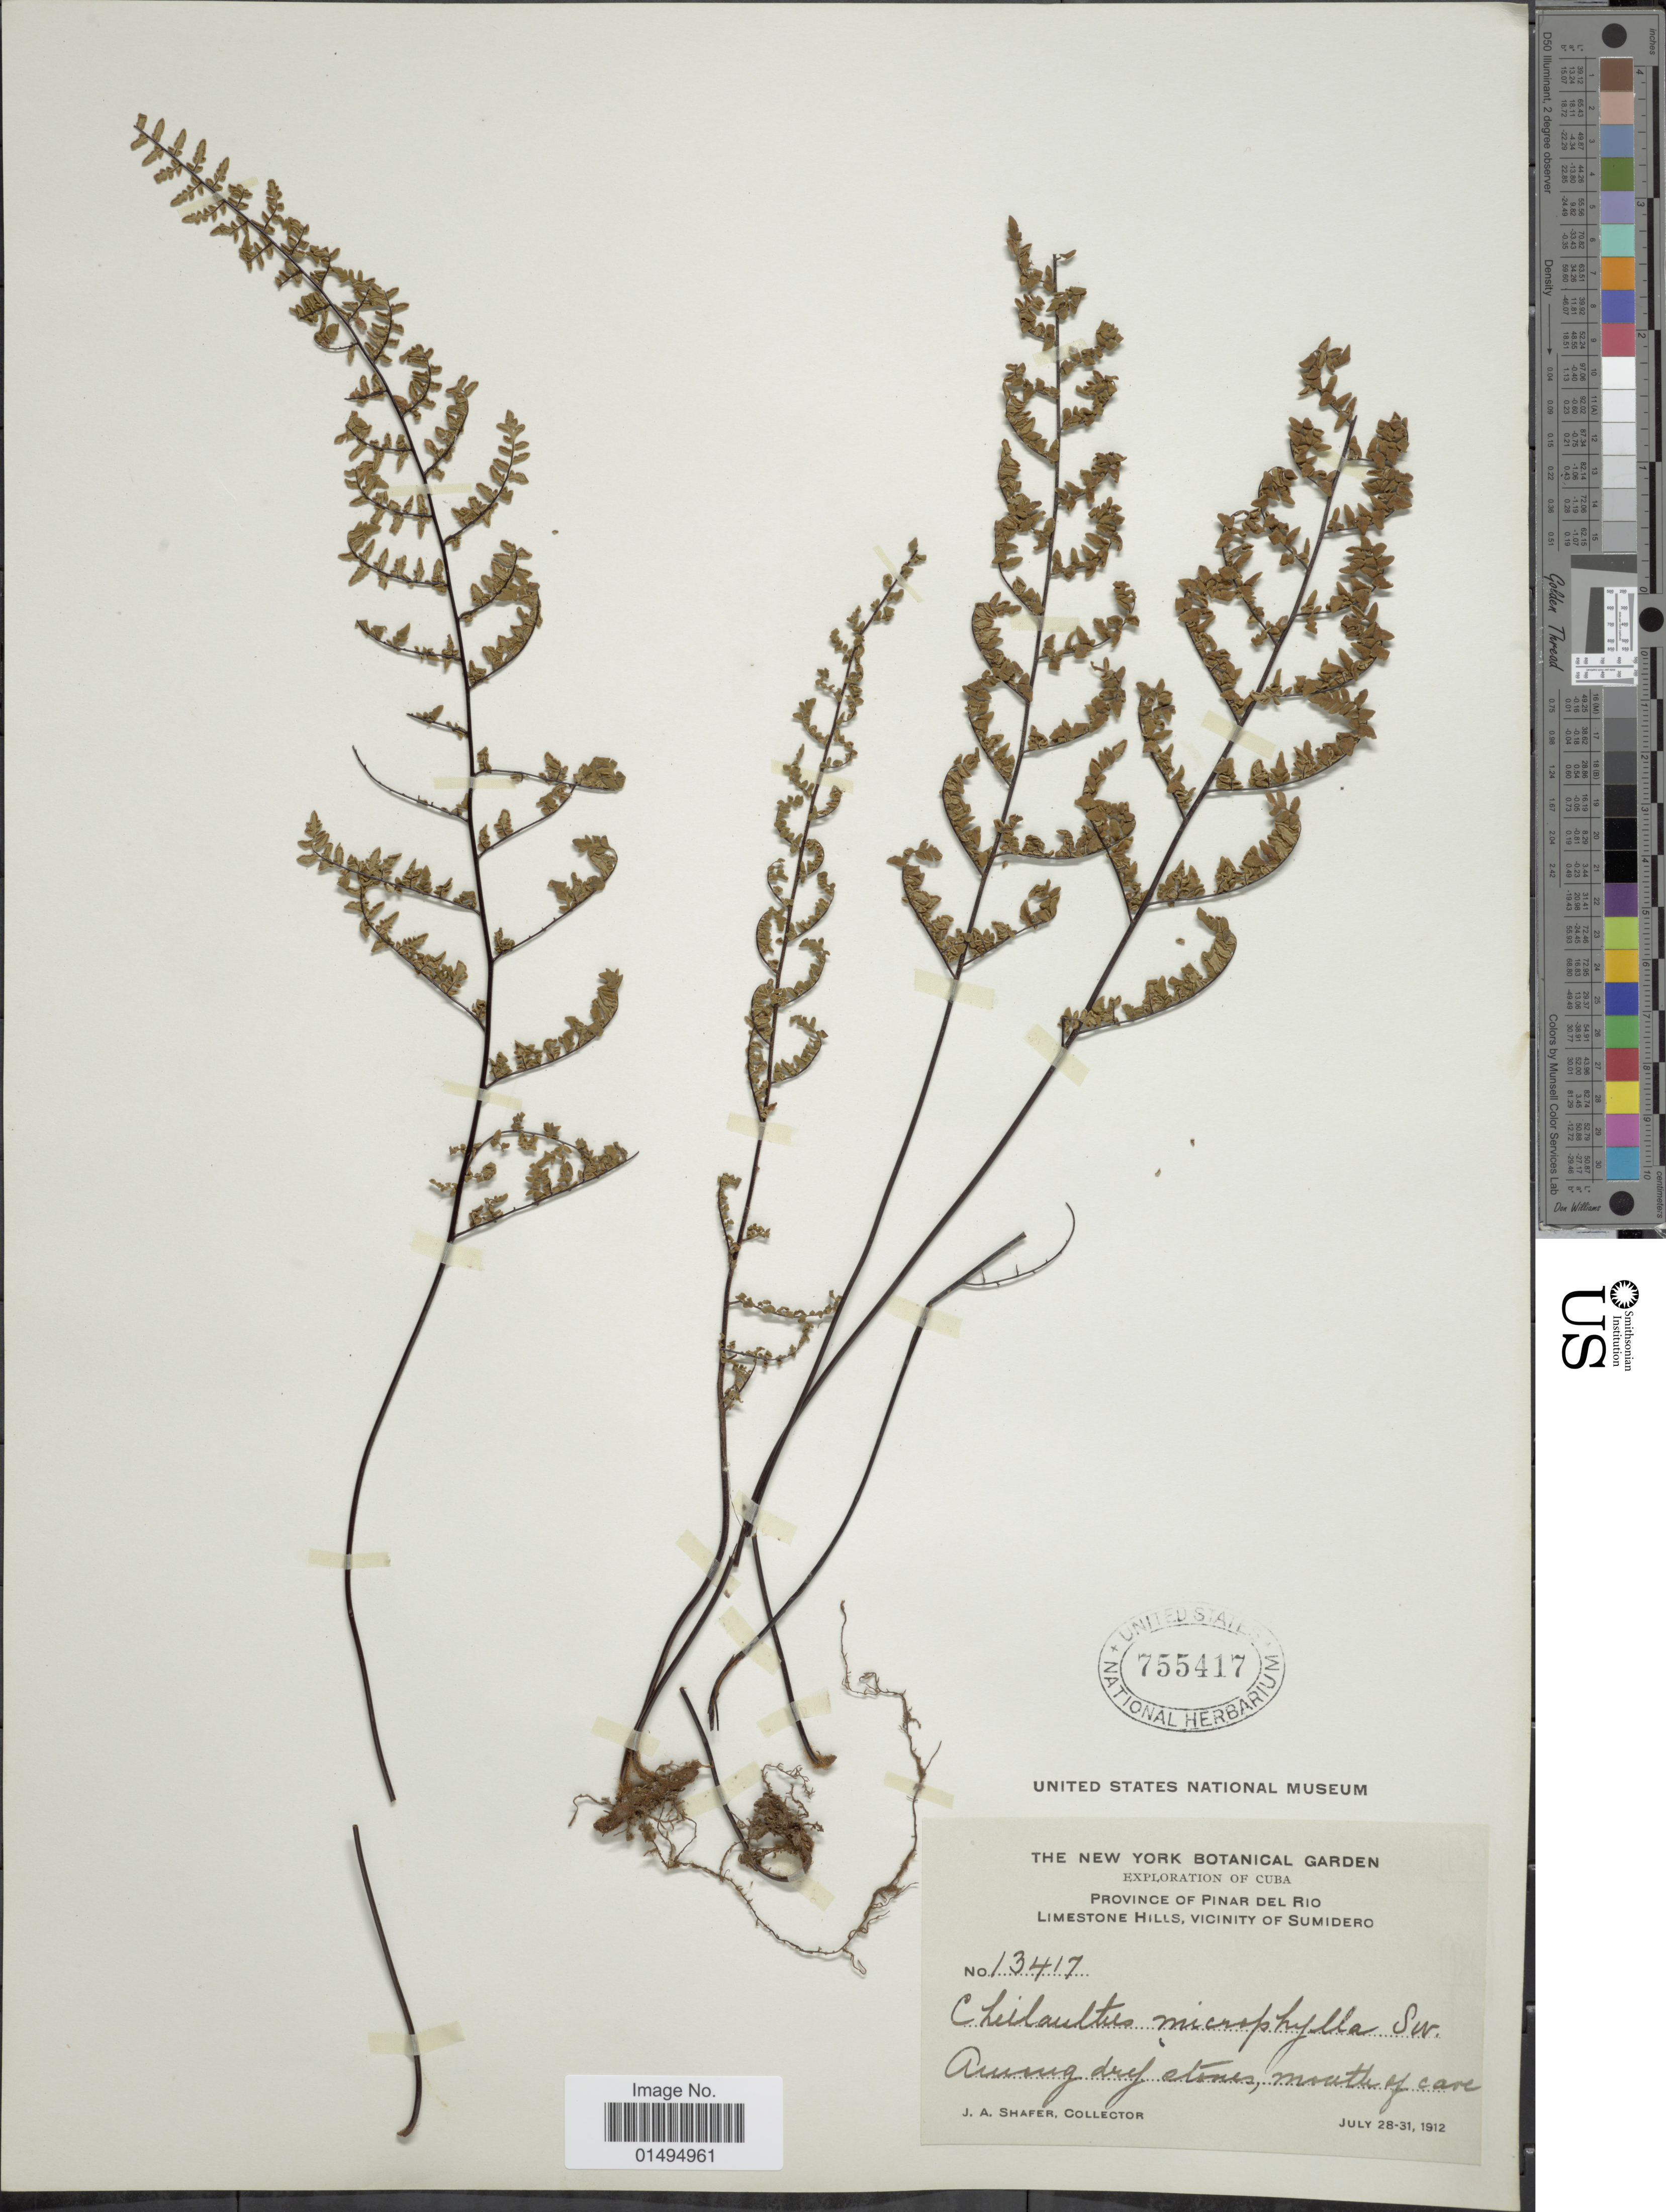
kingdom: Plantae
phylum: Tracheophyta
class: Polypodiopsida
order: Polypodiales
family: Pteridaceae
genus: Myriopteris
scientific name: Myriopteris microphylla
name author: (Sw.) Grusz & Windham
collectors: J. A. Shafer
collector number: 13417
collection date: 1912-07-28/1912-07-31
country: Cuba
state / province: Pinar del Río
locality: Province of Pinar del Rio, Limestone Hills, vicinity of Sumidero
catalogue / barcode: US 755417